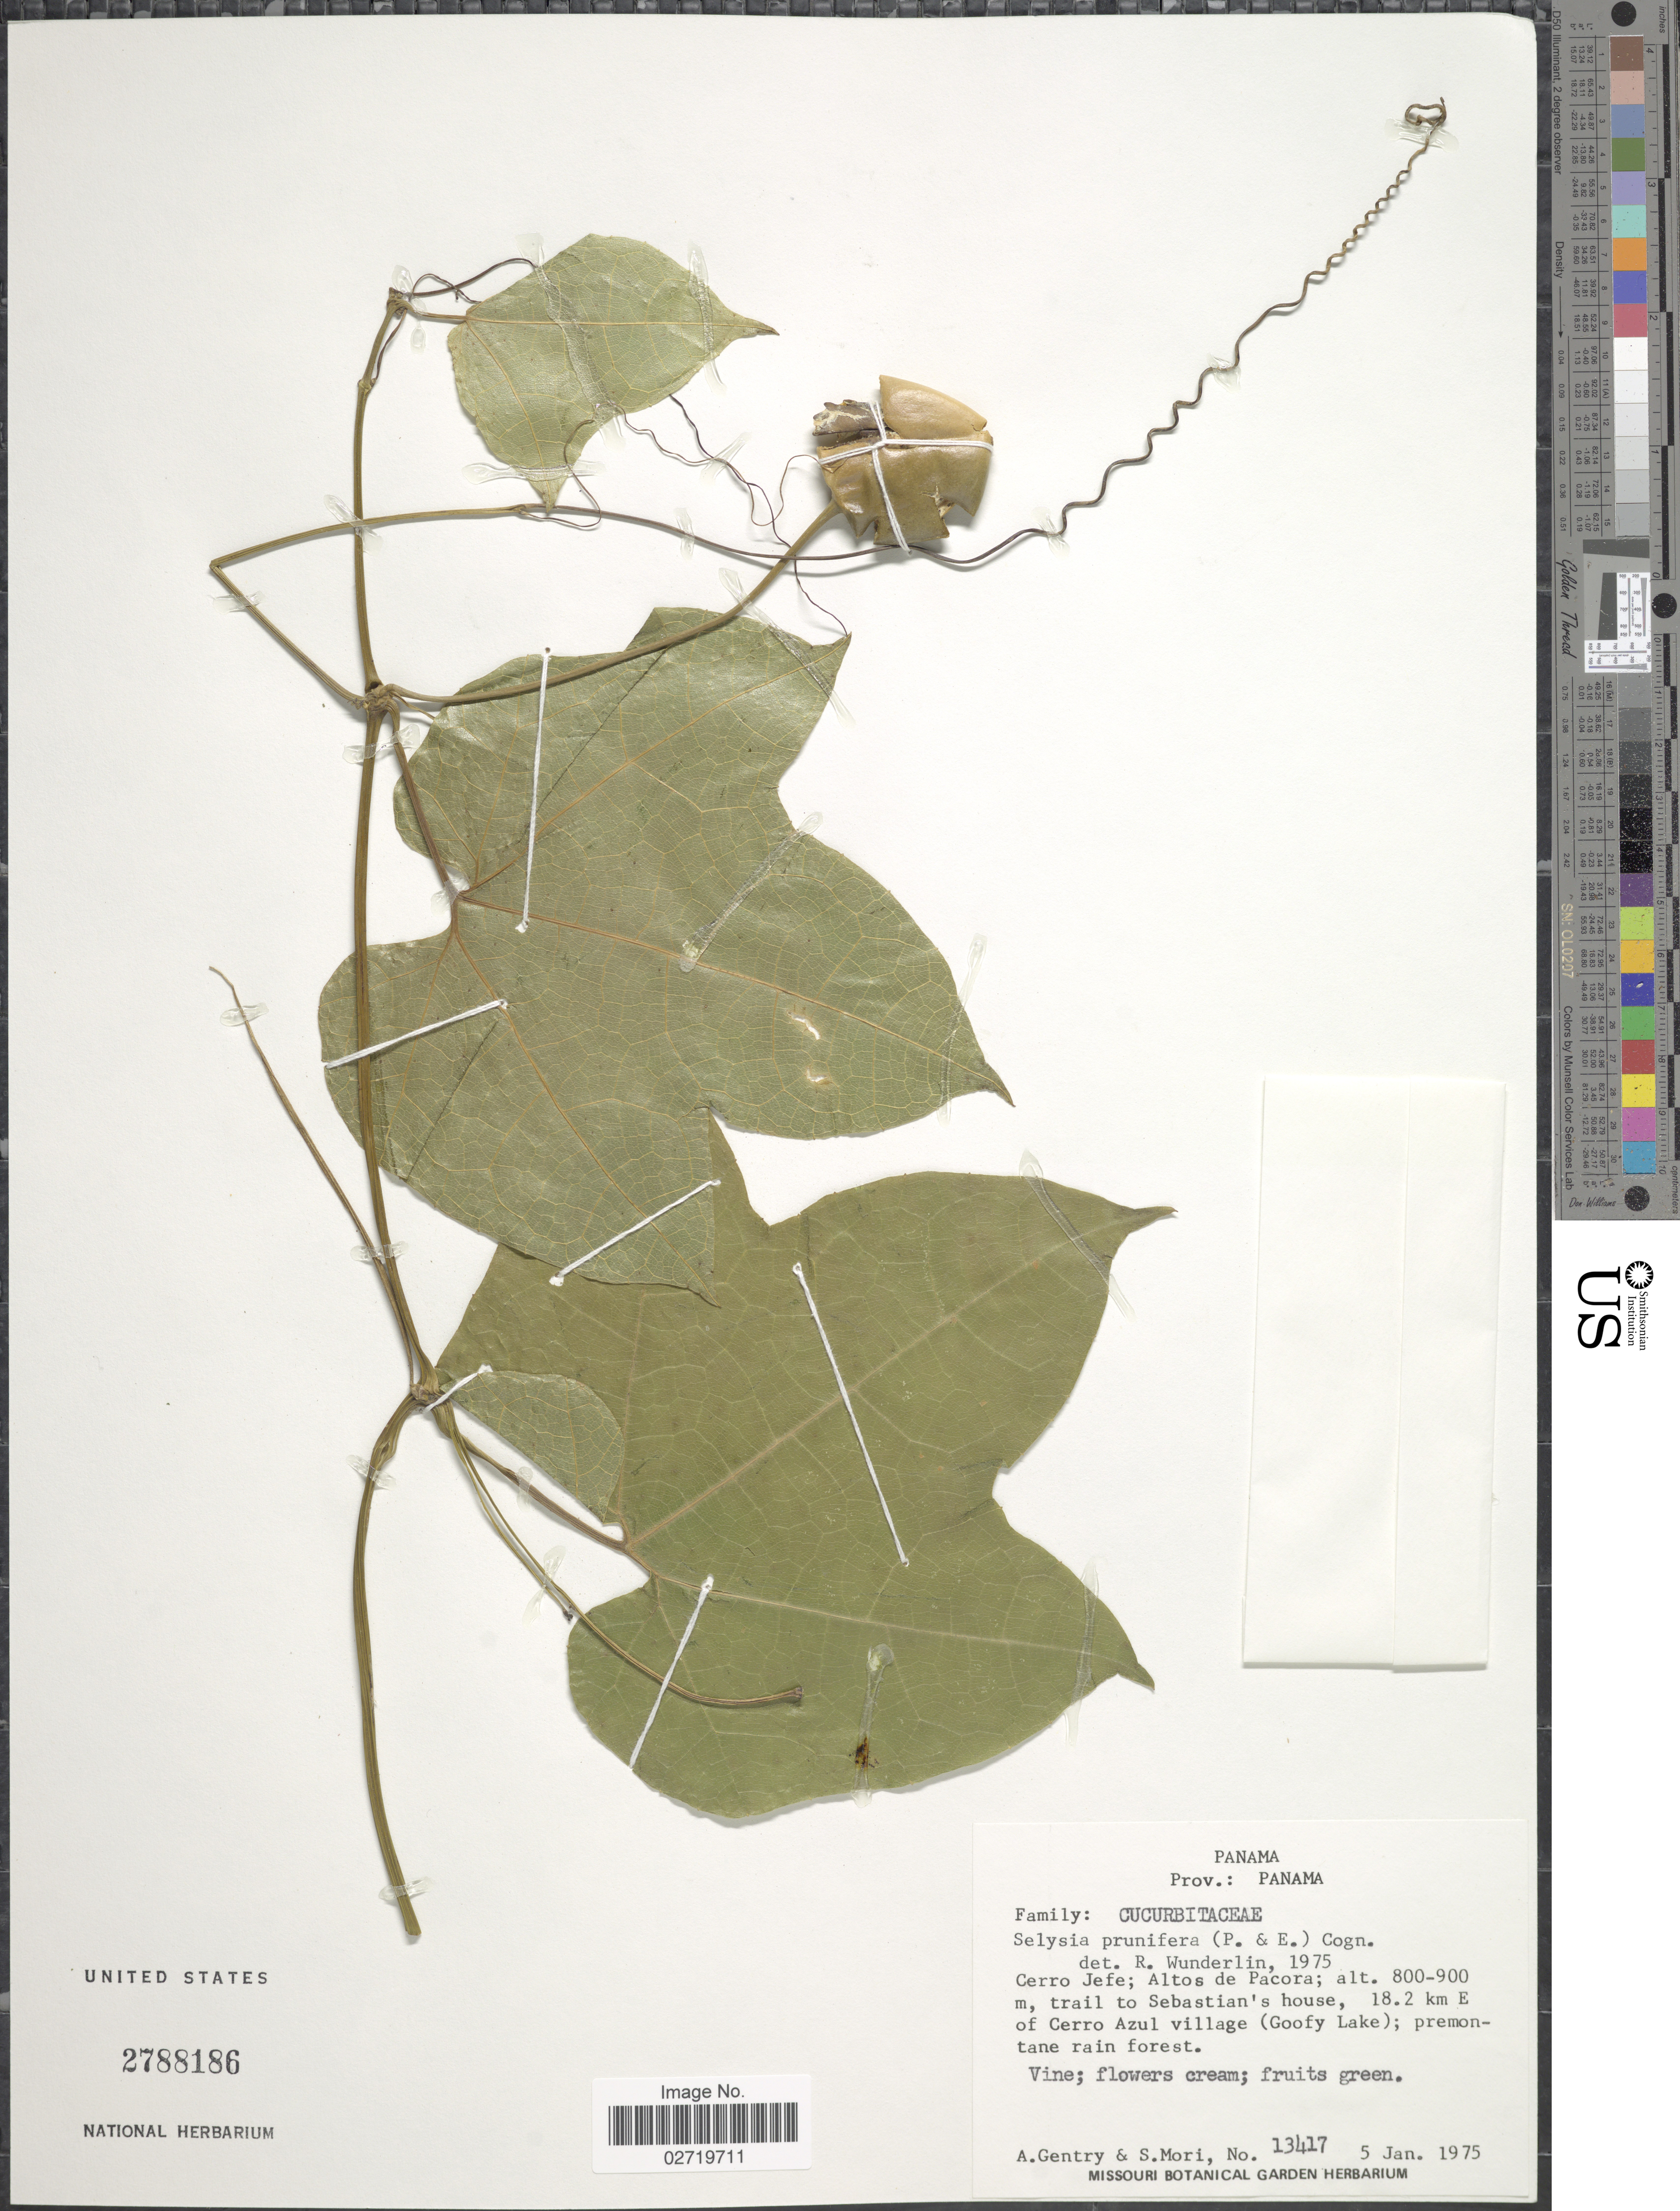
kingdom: Plantae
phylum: Tracheophyta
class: Magnoliopsida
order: Cucurbitales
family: Cucurbitaceae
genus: Selysia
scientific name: Selysia prunifera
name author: (Poepp. & Endl.) Cogn.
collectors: A. H. Gentry & S. Mori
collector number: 13417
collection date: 1975-01-05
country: Panama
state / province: Panamá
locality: Cerro Jefe; Altos de Pacora, trail to Sebastian's house, 18.2 km E of Cerro Azul village (Goofy Lake).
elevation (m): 800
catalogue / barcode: US 2788186